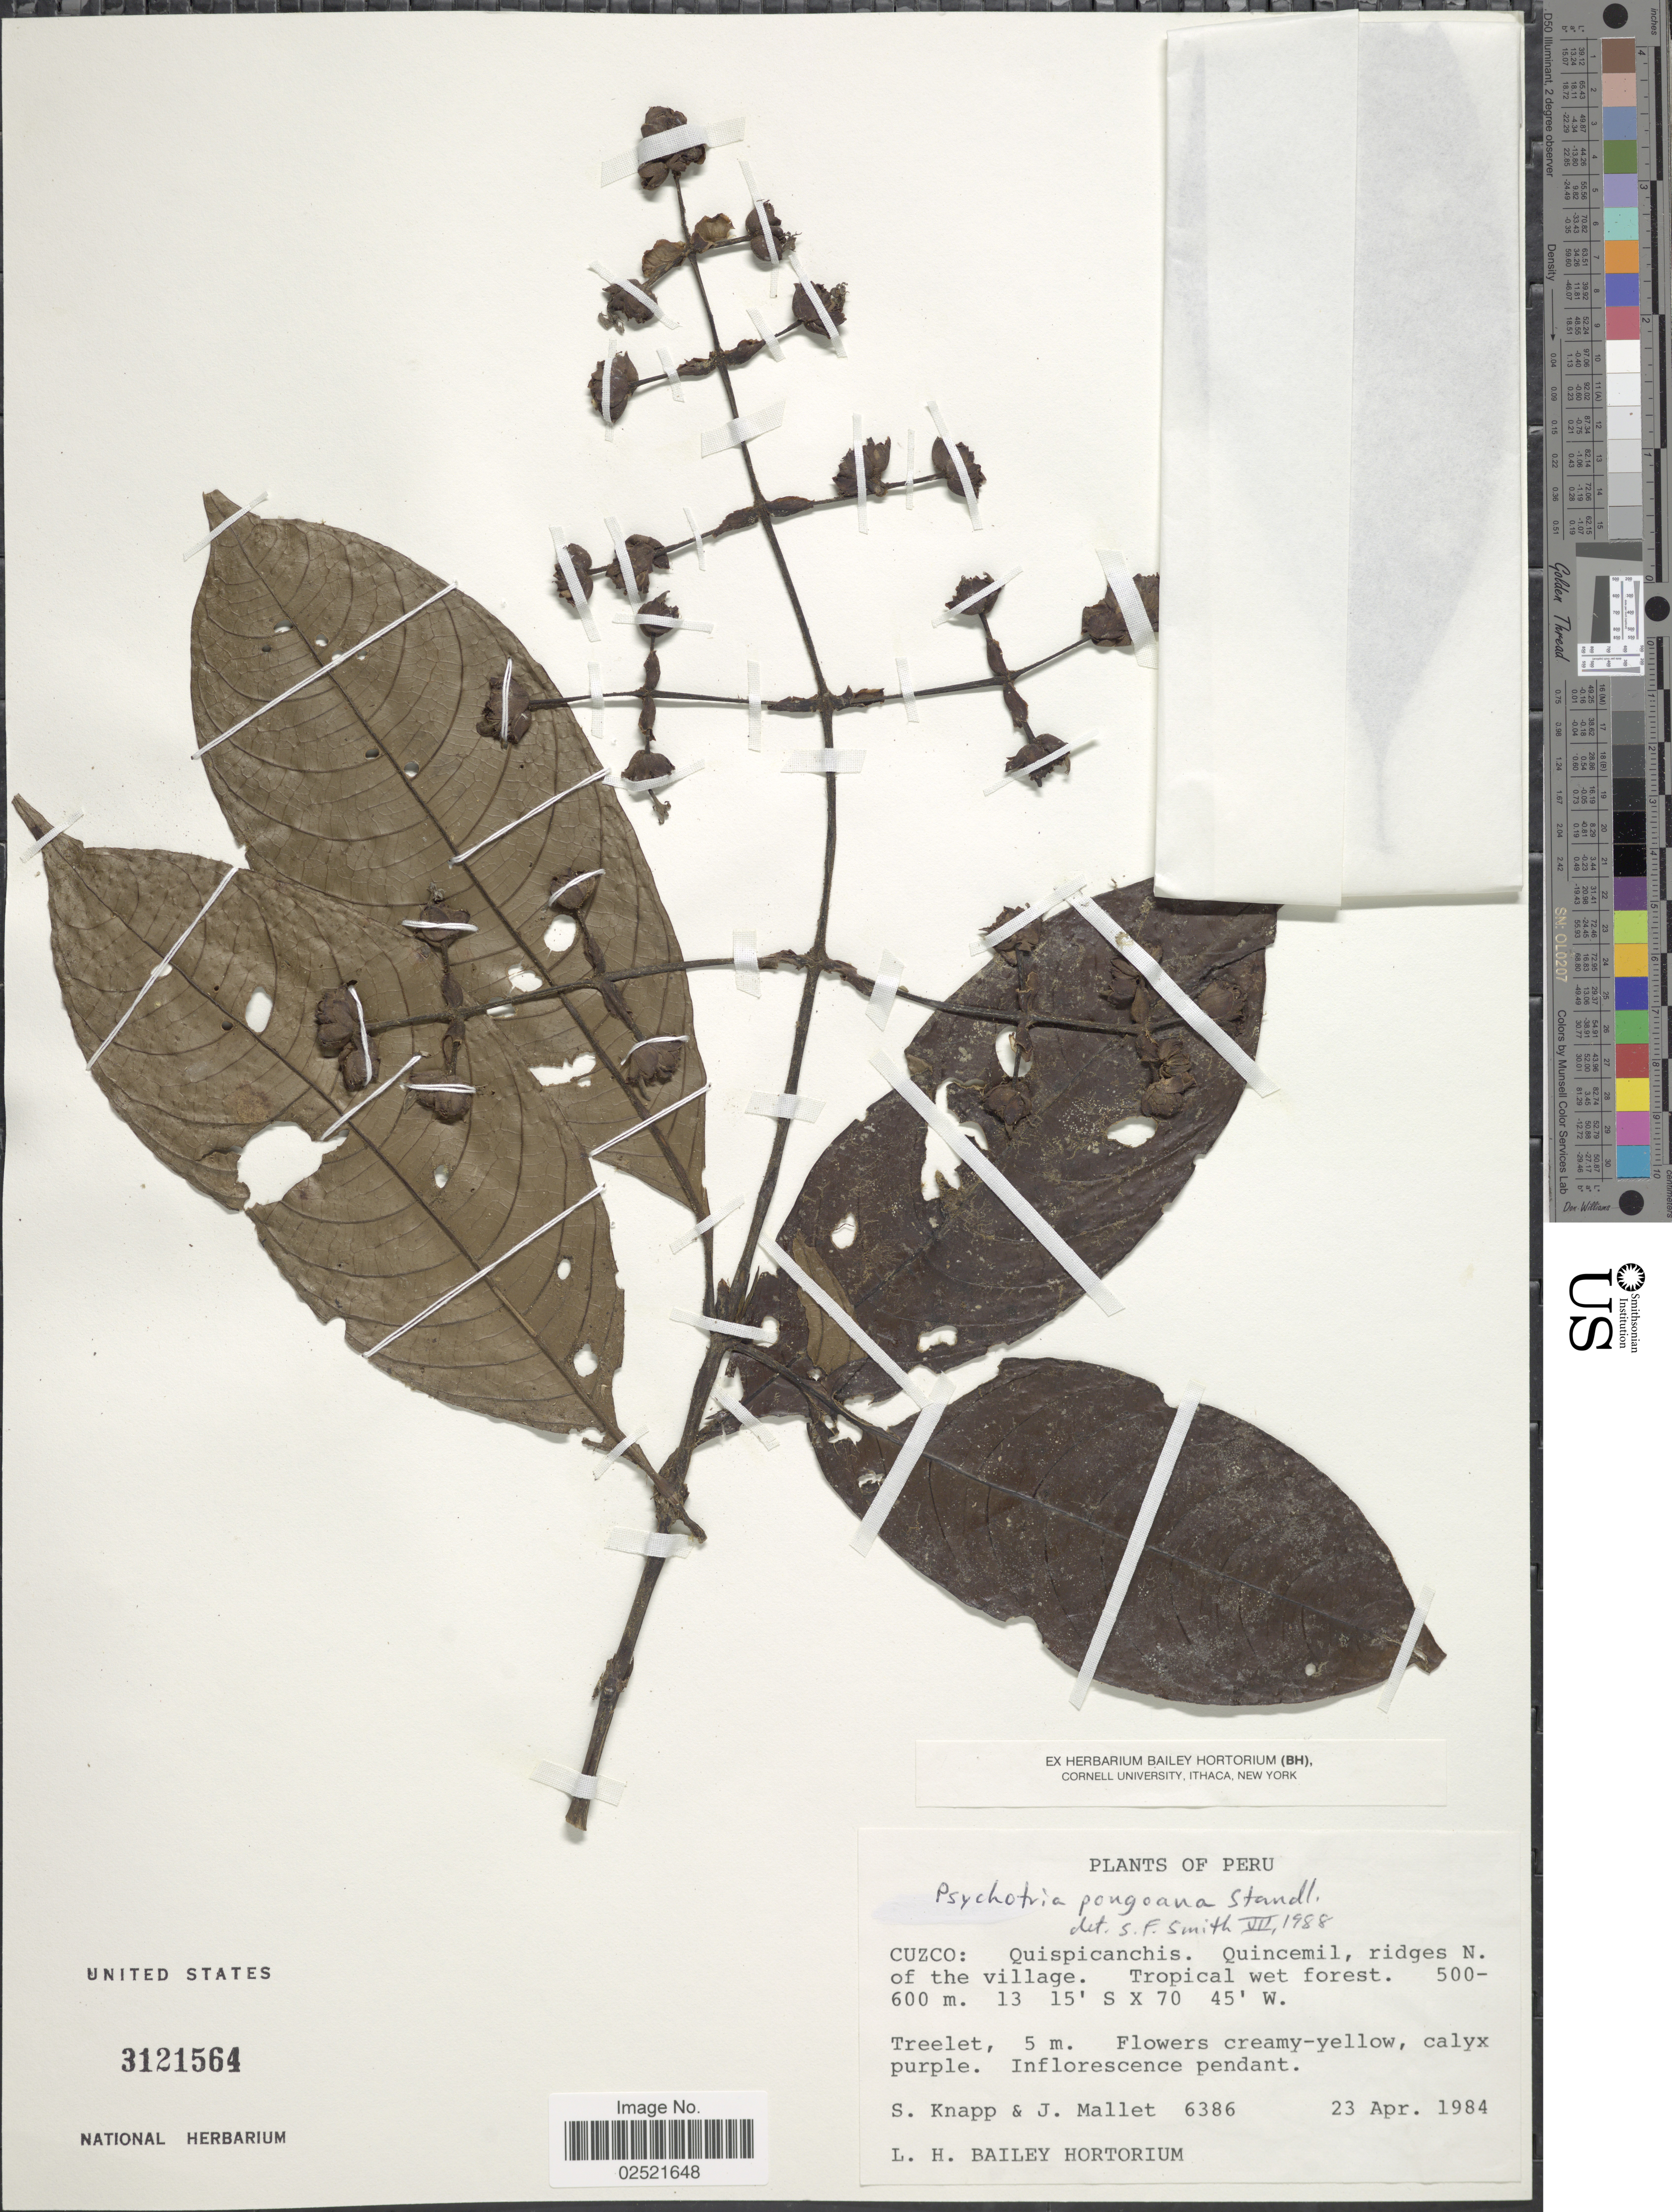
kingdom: Plantae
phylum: Tracheophyta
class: Magnoliopsida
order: Gentianales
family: Rubiaceae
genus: Psychotria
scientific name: Psychotria pongoana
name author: Standl.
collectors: S. Knapp & J. Mallet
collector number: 6386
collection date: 1984-04-23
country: Peru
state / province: Cusco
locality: Quispicanchis, Quincemil, ridges N of the village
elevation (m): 500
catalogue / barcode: US 3121564